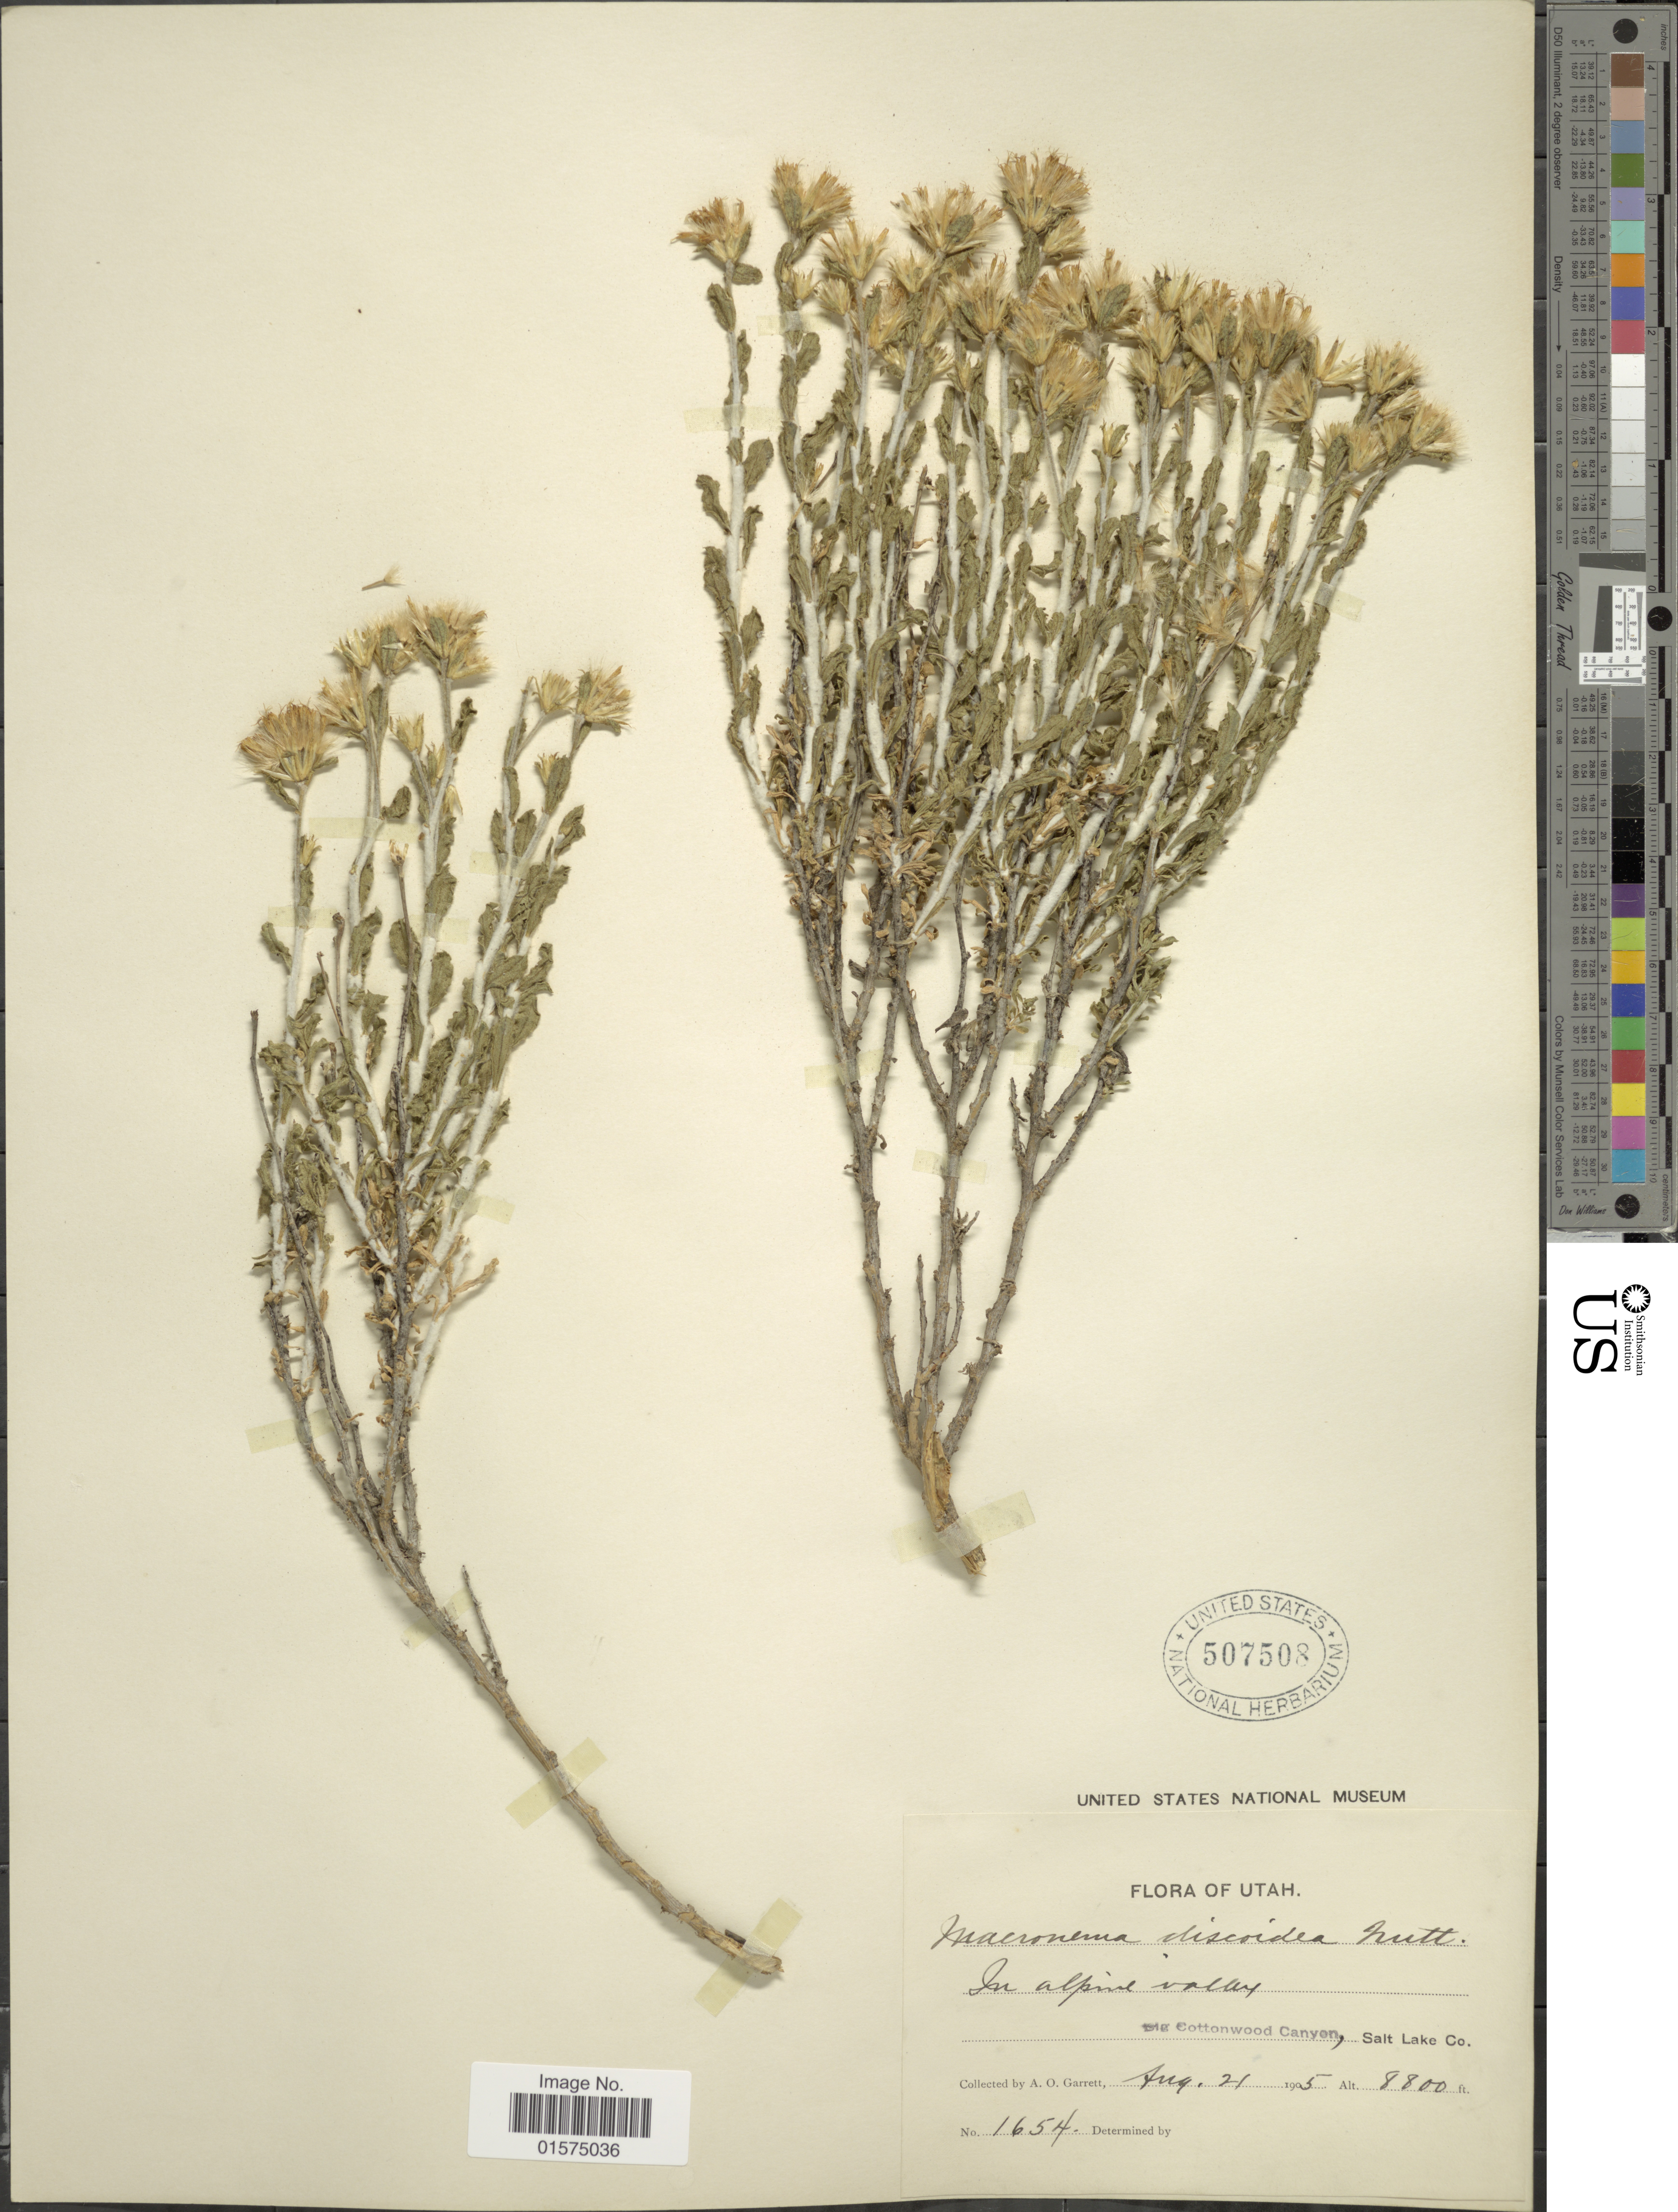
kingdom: Plantae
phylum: Tracheophyta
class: Magnoliopsida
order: Asterales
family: Asteraceae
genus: Ericameria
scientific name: Ericameria discoidea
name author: (Nutt.) G.L. Nesom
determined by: Urbatsch, Lowell E., Curator (LSU), Louisiana State University (UNITED STATES)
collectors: A. O. Garrett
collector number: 1654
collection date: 1905-08-21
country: United States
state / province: Utah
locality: Dig Cottonwood Canyon, Salt Lake Co. In alpine valley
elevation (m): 2682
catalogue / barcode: US 507508